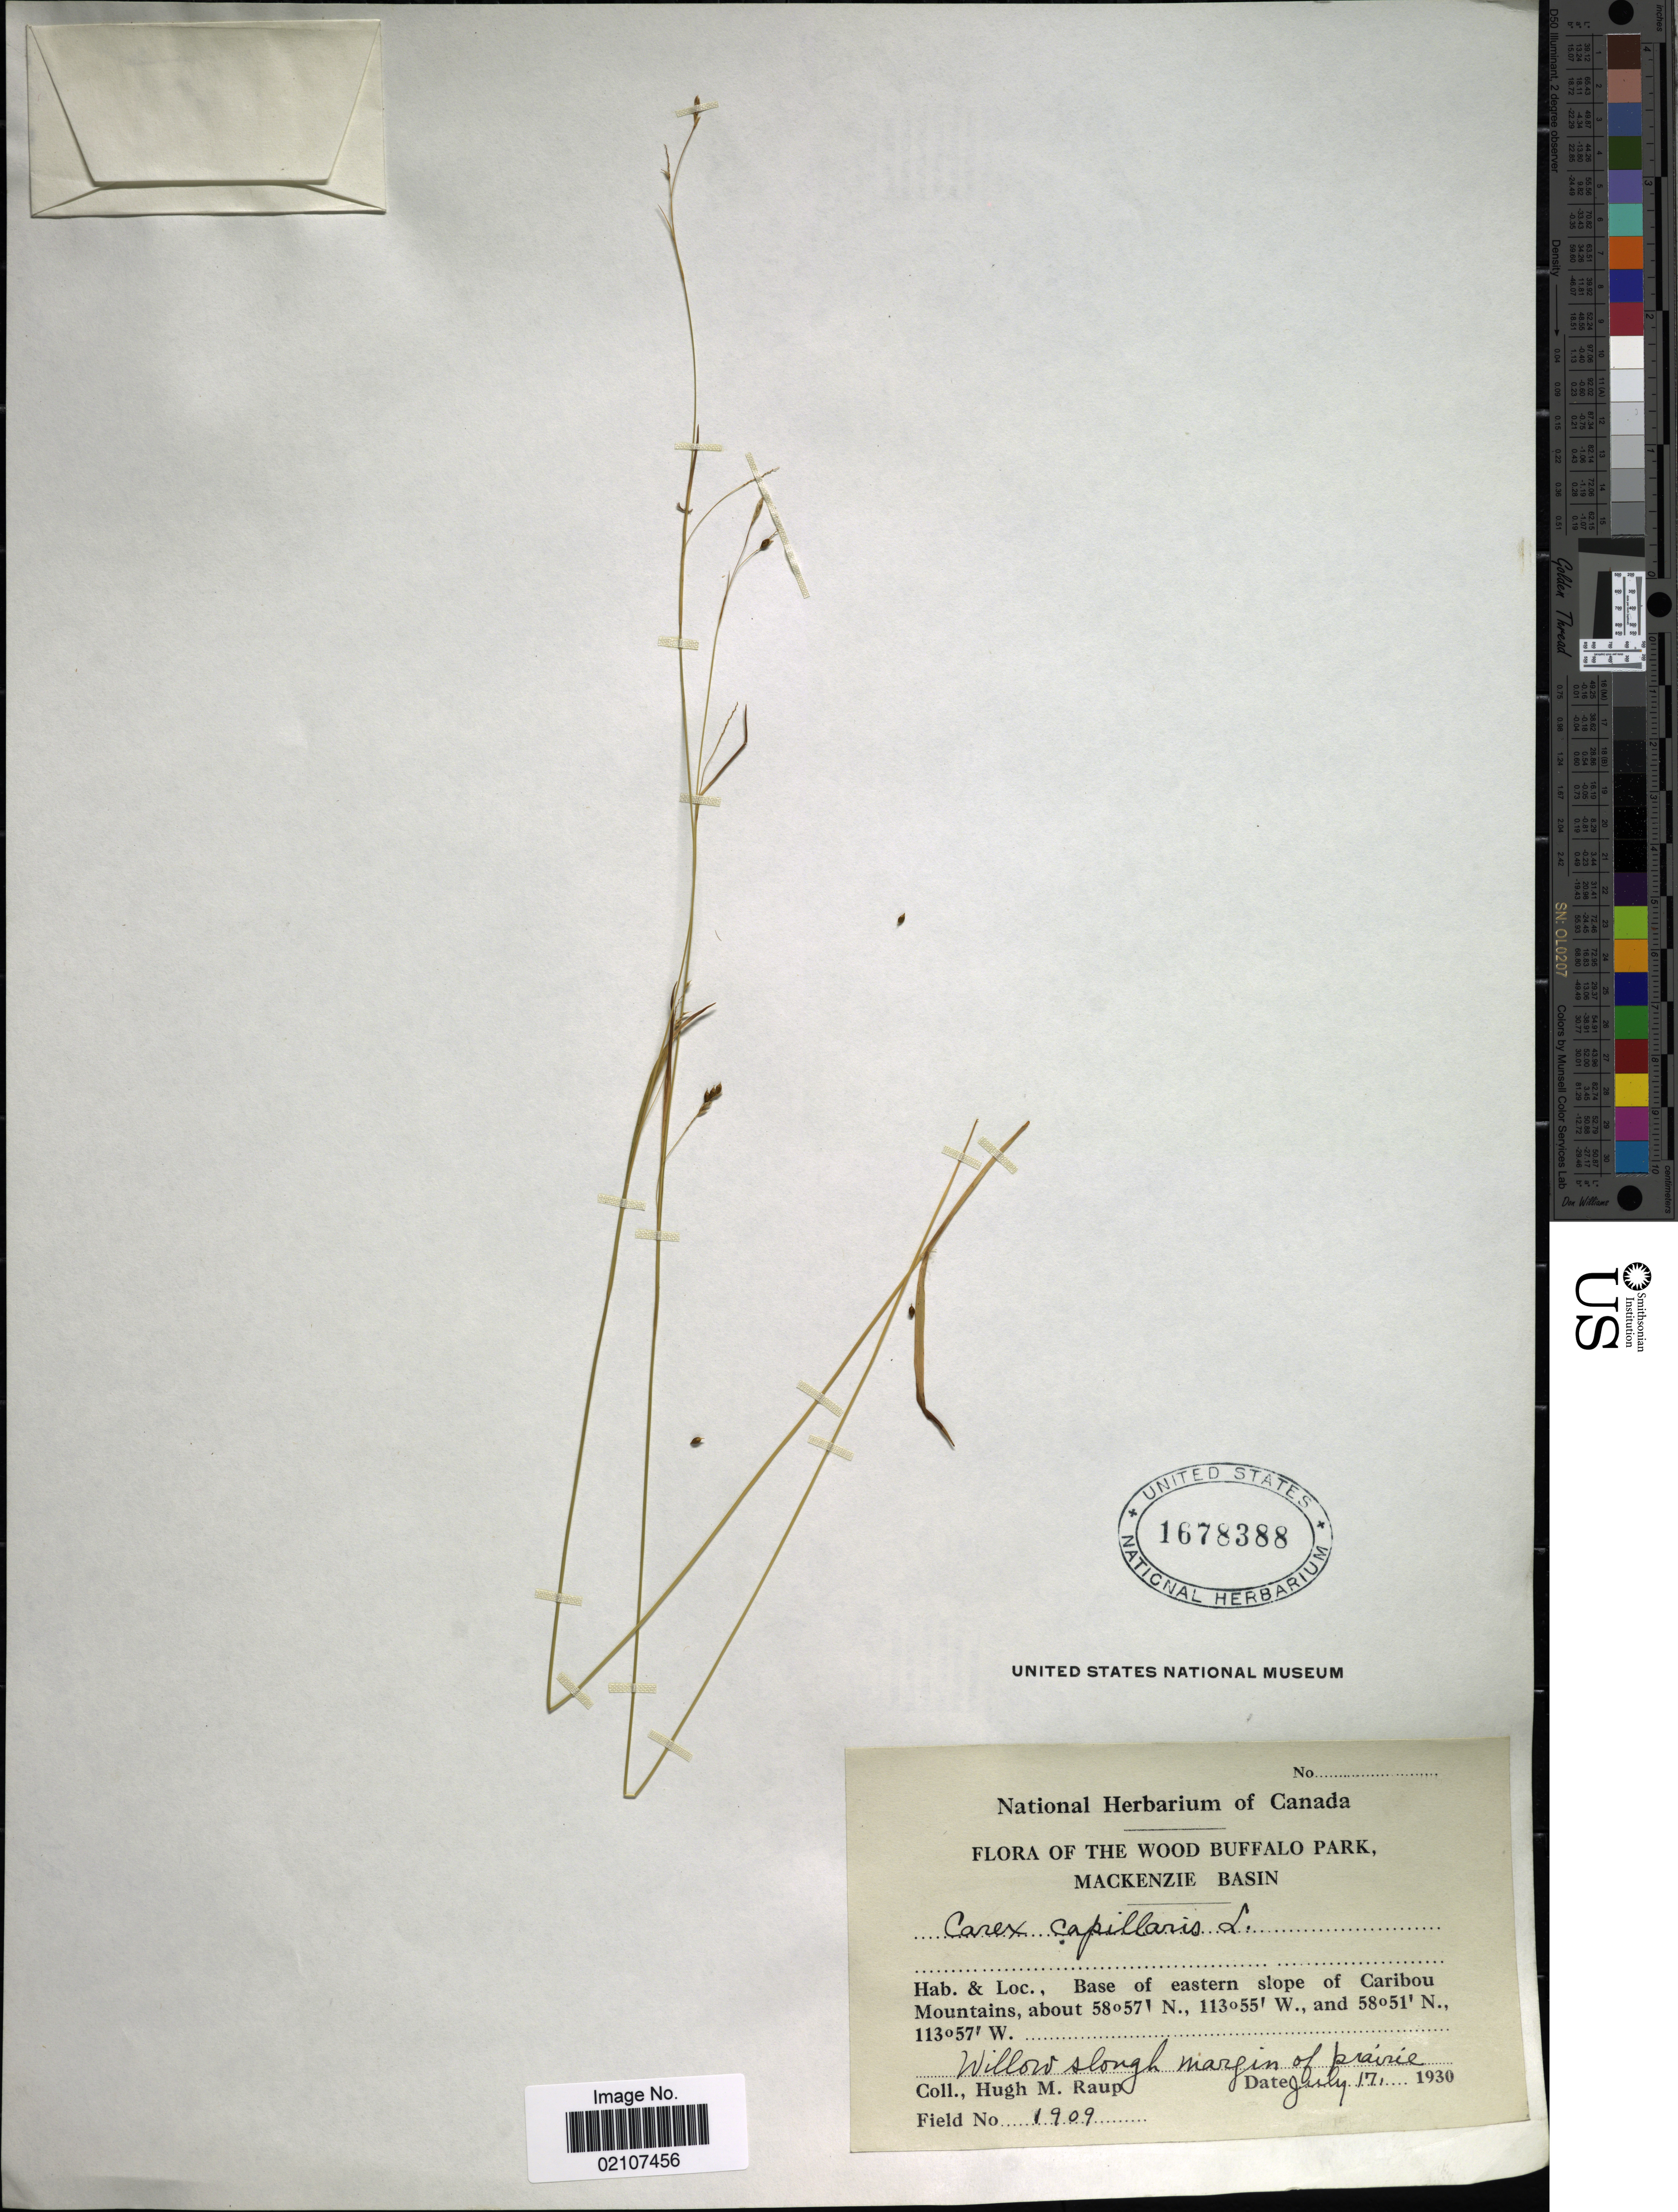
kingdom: Plantae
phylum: Tracheophyta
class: Liliopsida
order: Poales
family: Cyperaceae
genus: Carex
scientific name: Carex capillaris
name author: L.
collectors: H. Raup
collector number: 1909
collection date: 1930-07-17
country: Canada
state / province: Alberta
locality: The Wood Buffalo Park, Mackenzie Basin, Base of eastern slope of Caribou Mountains, Willow slough margin of prairie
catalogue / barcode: US 1678388